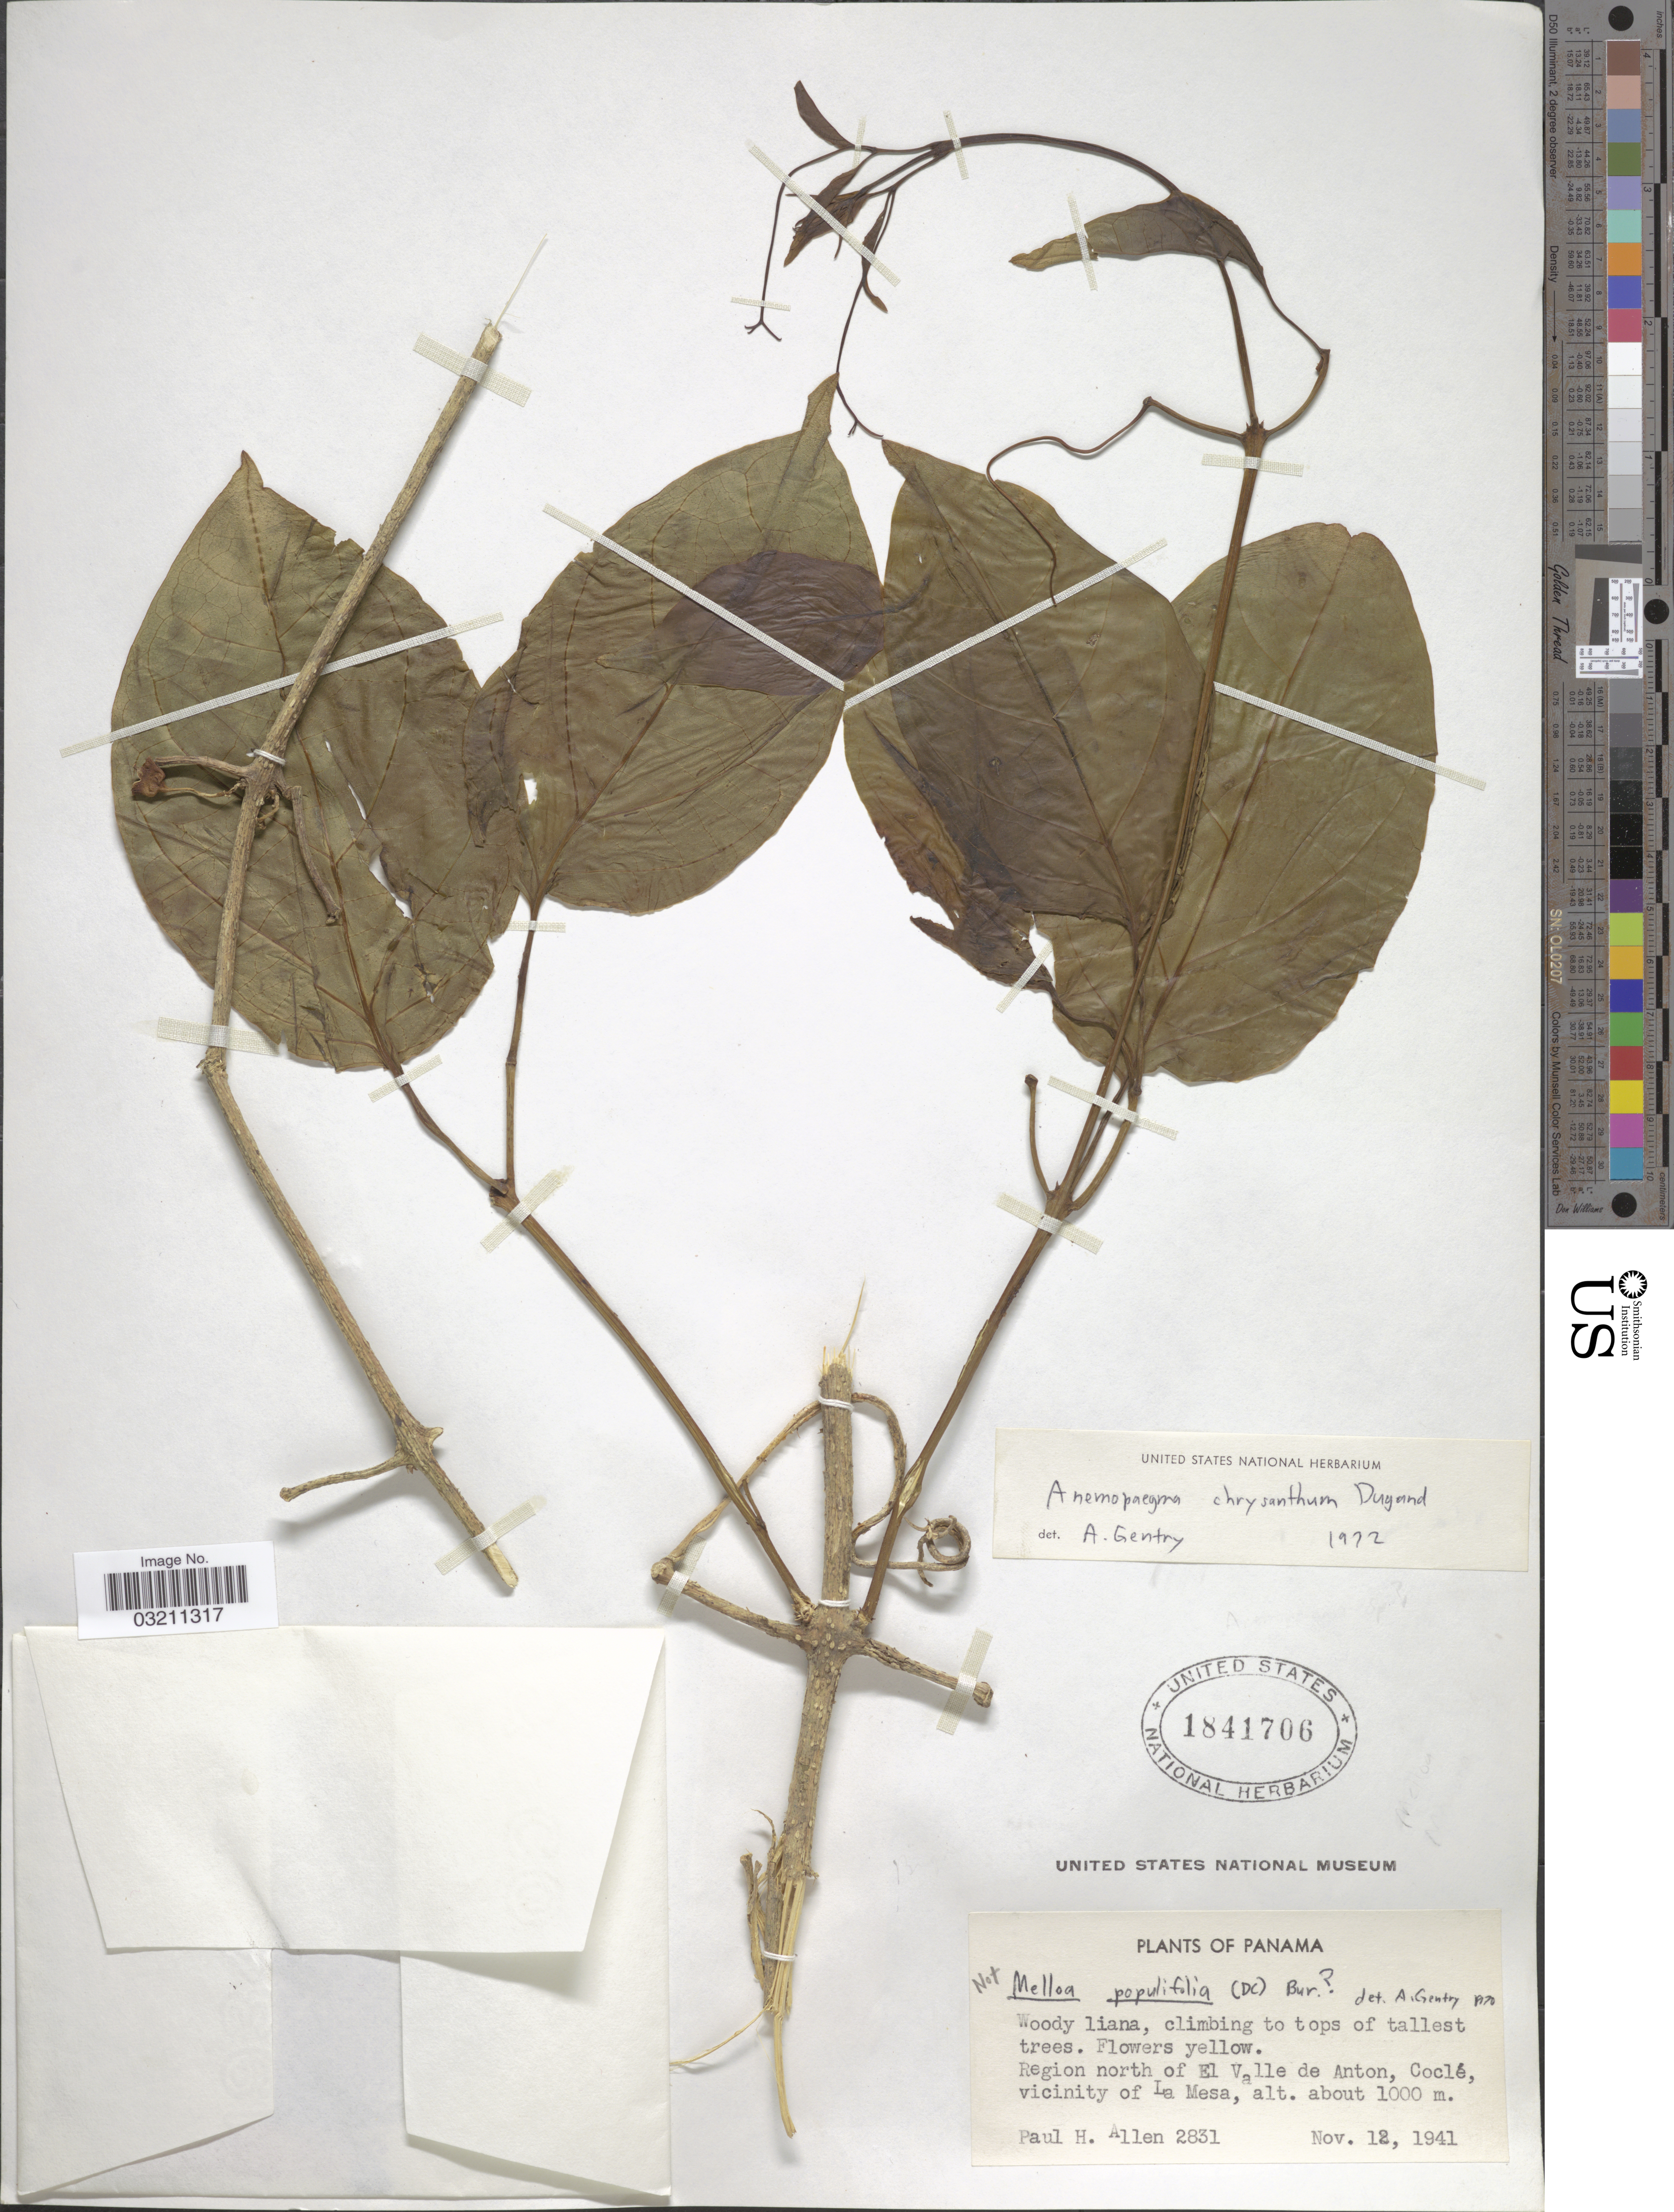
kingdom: Plantae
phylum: Tracheophyta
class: Magnoliopsida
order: Lamiales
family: Bignoniaceae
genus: Anemopaegma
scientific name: Anemopaegma chrysanthum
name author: Dugand G.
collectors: P. H. Allen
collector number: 2831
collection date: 1941-11-12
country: Panama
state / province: Coclé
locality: Region north of El Valle de Anton, Coclé, vicinity of La Mesa.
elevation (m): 1000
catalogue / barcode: US 1841706